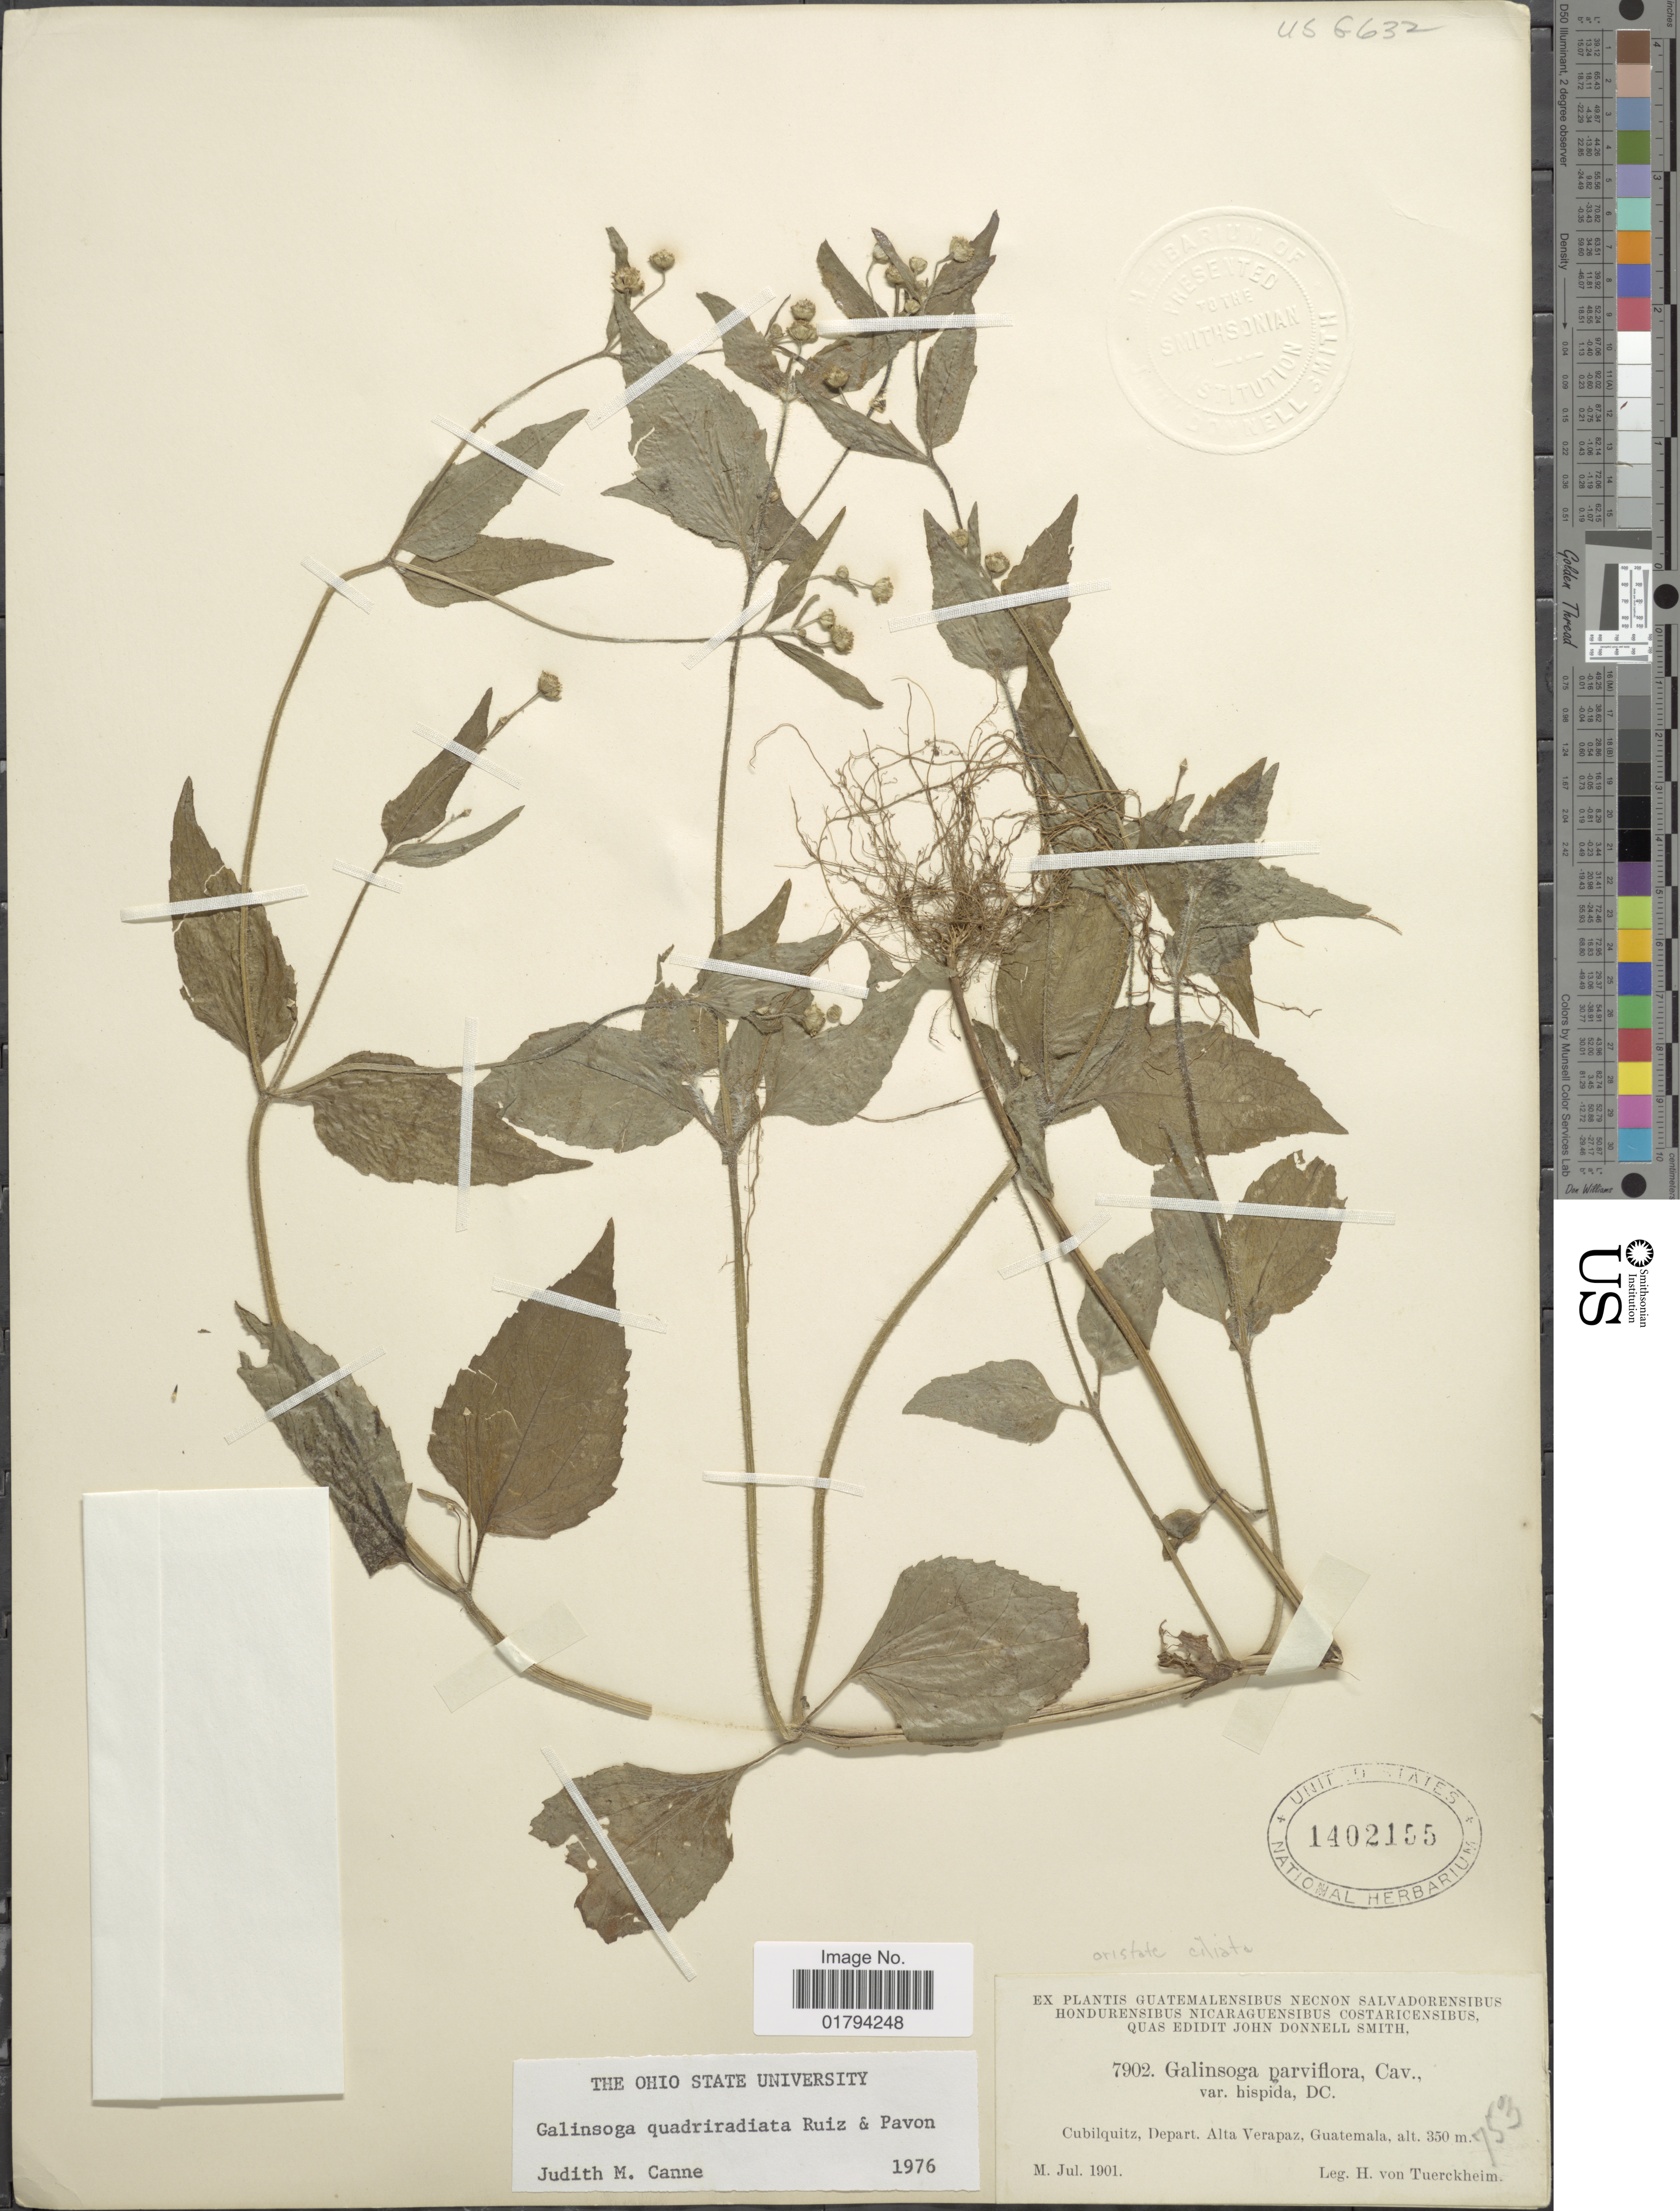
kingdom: Plantae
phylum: Tracheophyta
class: Magnoliopsida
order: Asterales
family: Asteraceae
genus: Galinsoga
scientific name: Galinsoga quadriradiata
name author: Ruiz & Pav.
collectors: H. von Tuerckheim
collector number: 7902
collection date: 1901-07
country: Guatemala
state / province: Alta Verapaz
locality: Cobilquitz.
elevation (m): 350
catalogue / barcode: US 1402155